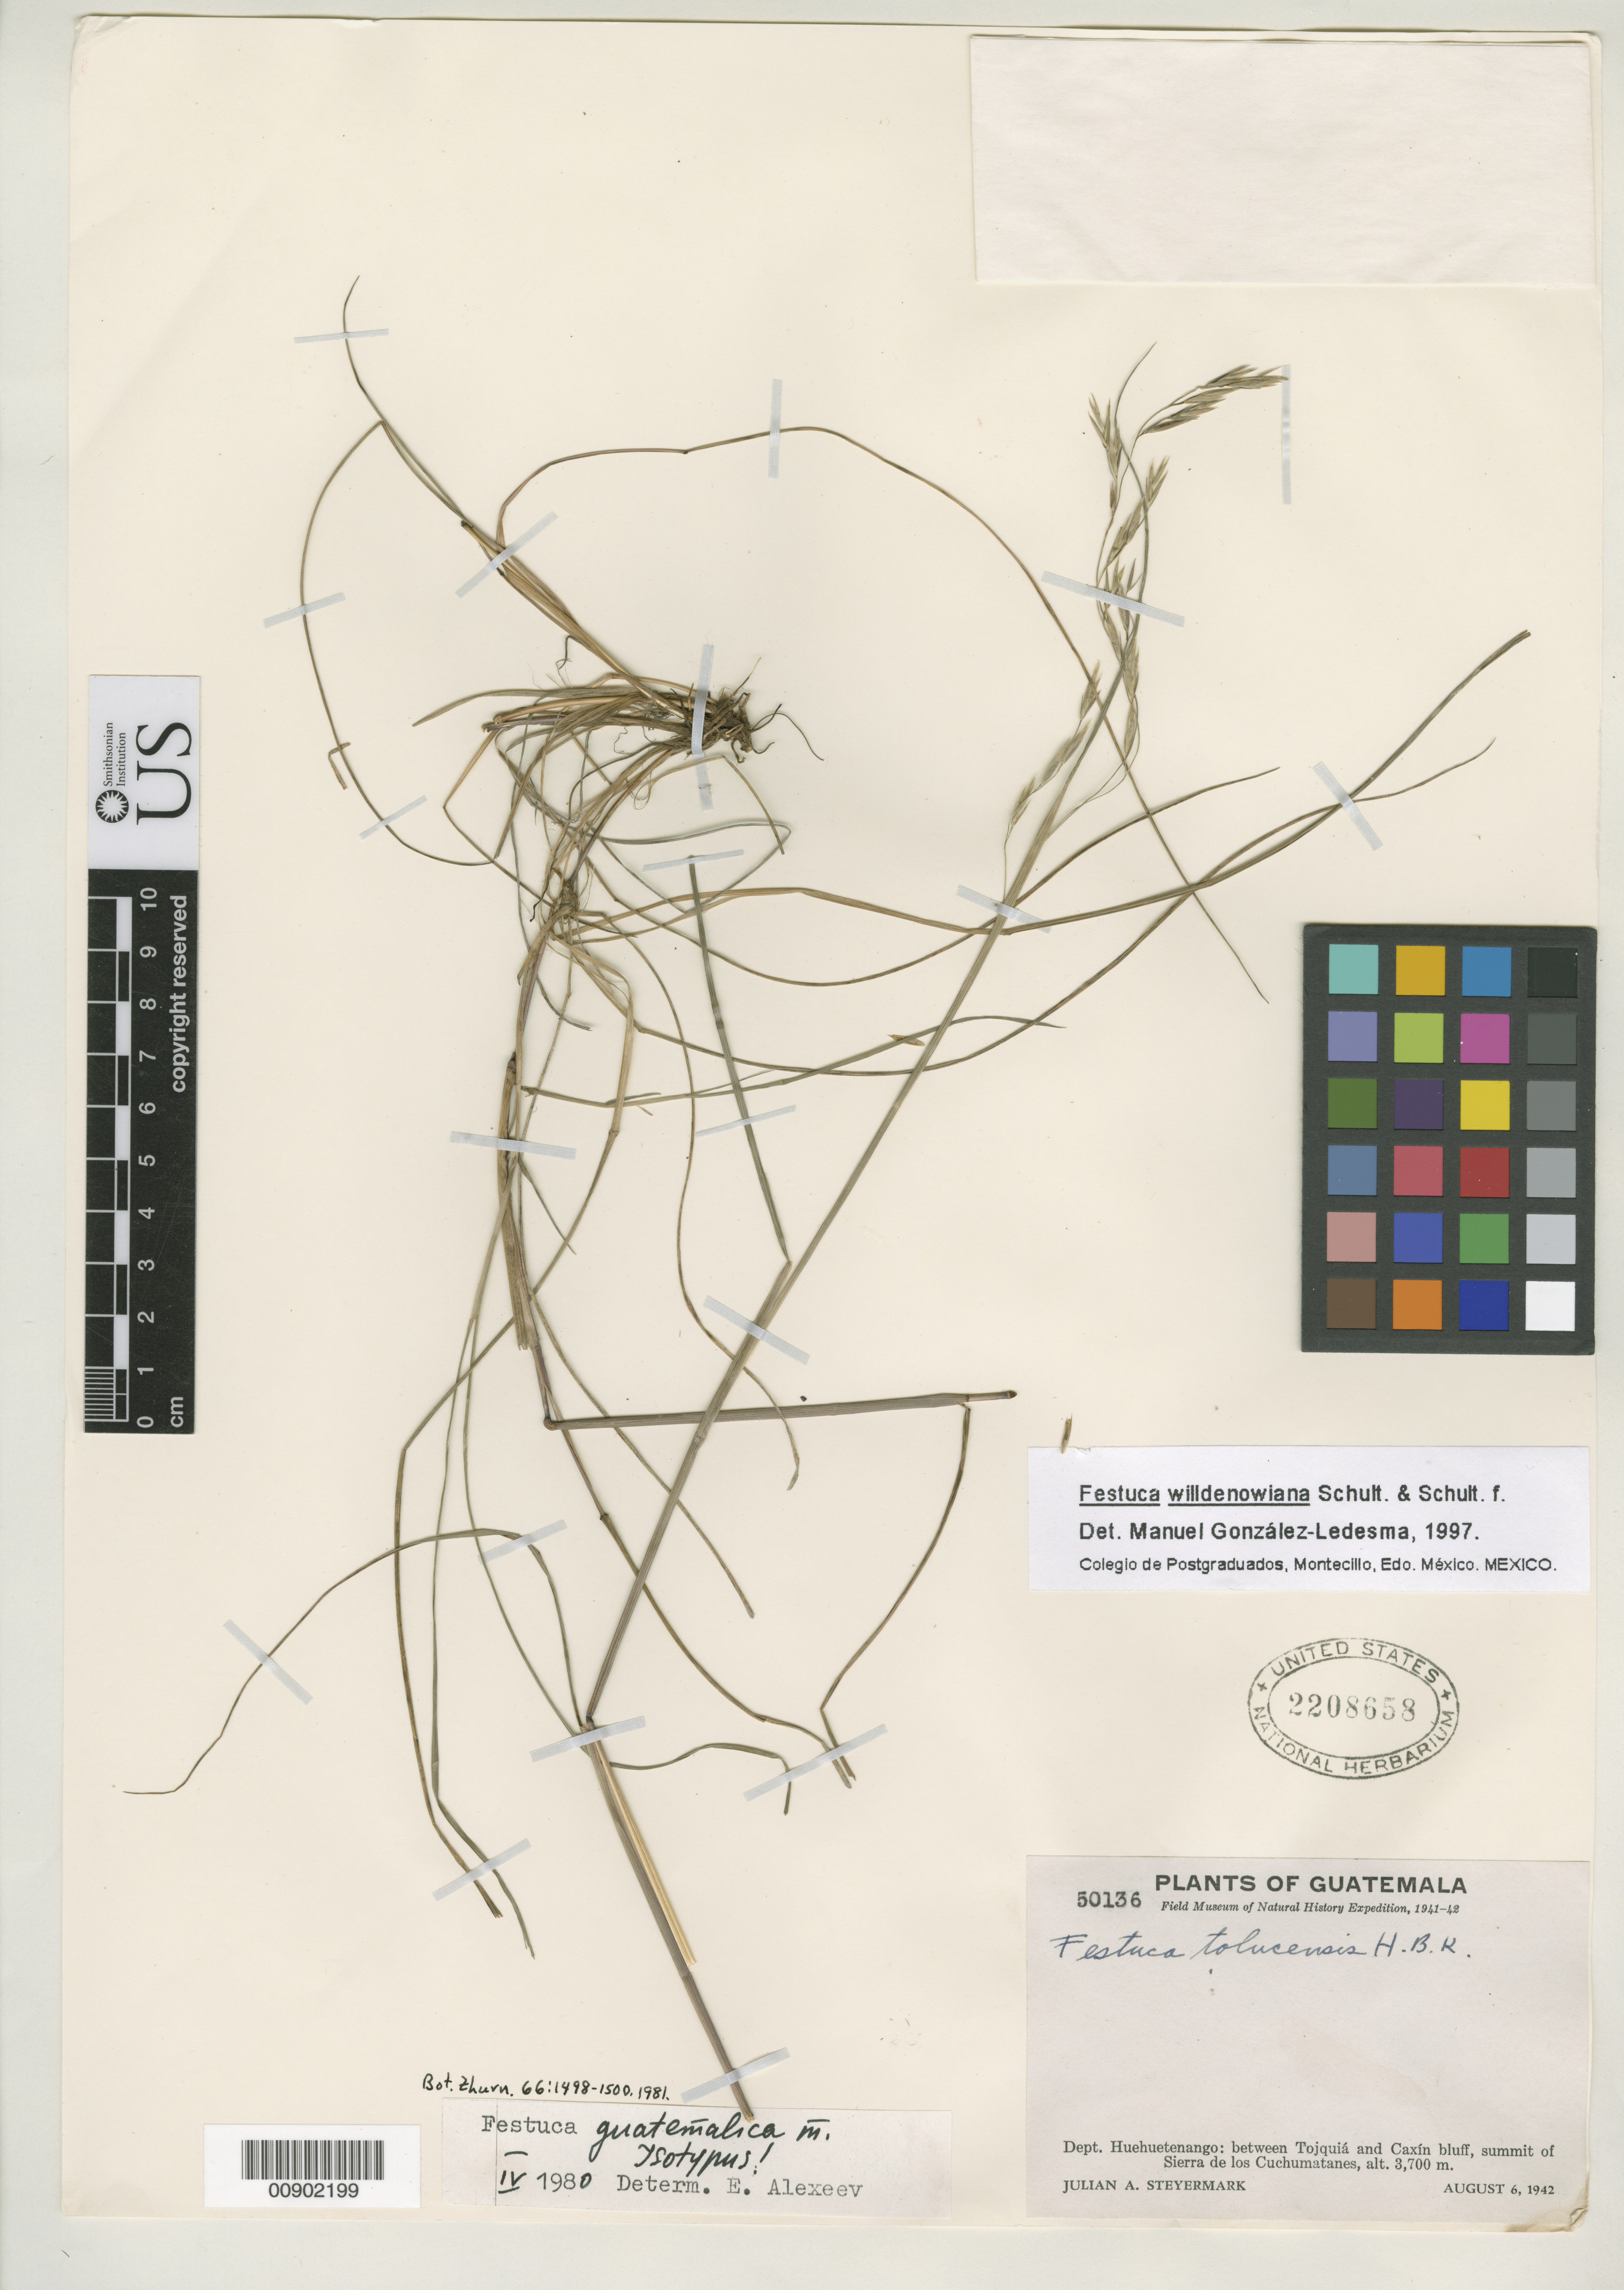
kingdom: Plantae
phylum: Tracheophyta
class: Liliopsida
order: Poales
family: Poaceae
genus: Festuca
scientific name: Festuca guatemalica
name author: E.B. Alexeev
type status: Isotype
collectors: J. Steyermark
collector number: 50136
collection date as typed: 06 Aug 1942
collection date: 1942-08-06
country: Guatemala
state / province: Huehuetenango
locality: Dept. Huehuetenango: between Tojquiá and Caxín bluff, summit of Sierra de los Cuchumatanes.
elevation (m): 3700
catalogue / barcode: US 2208658